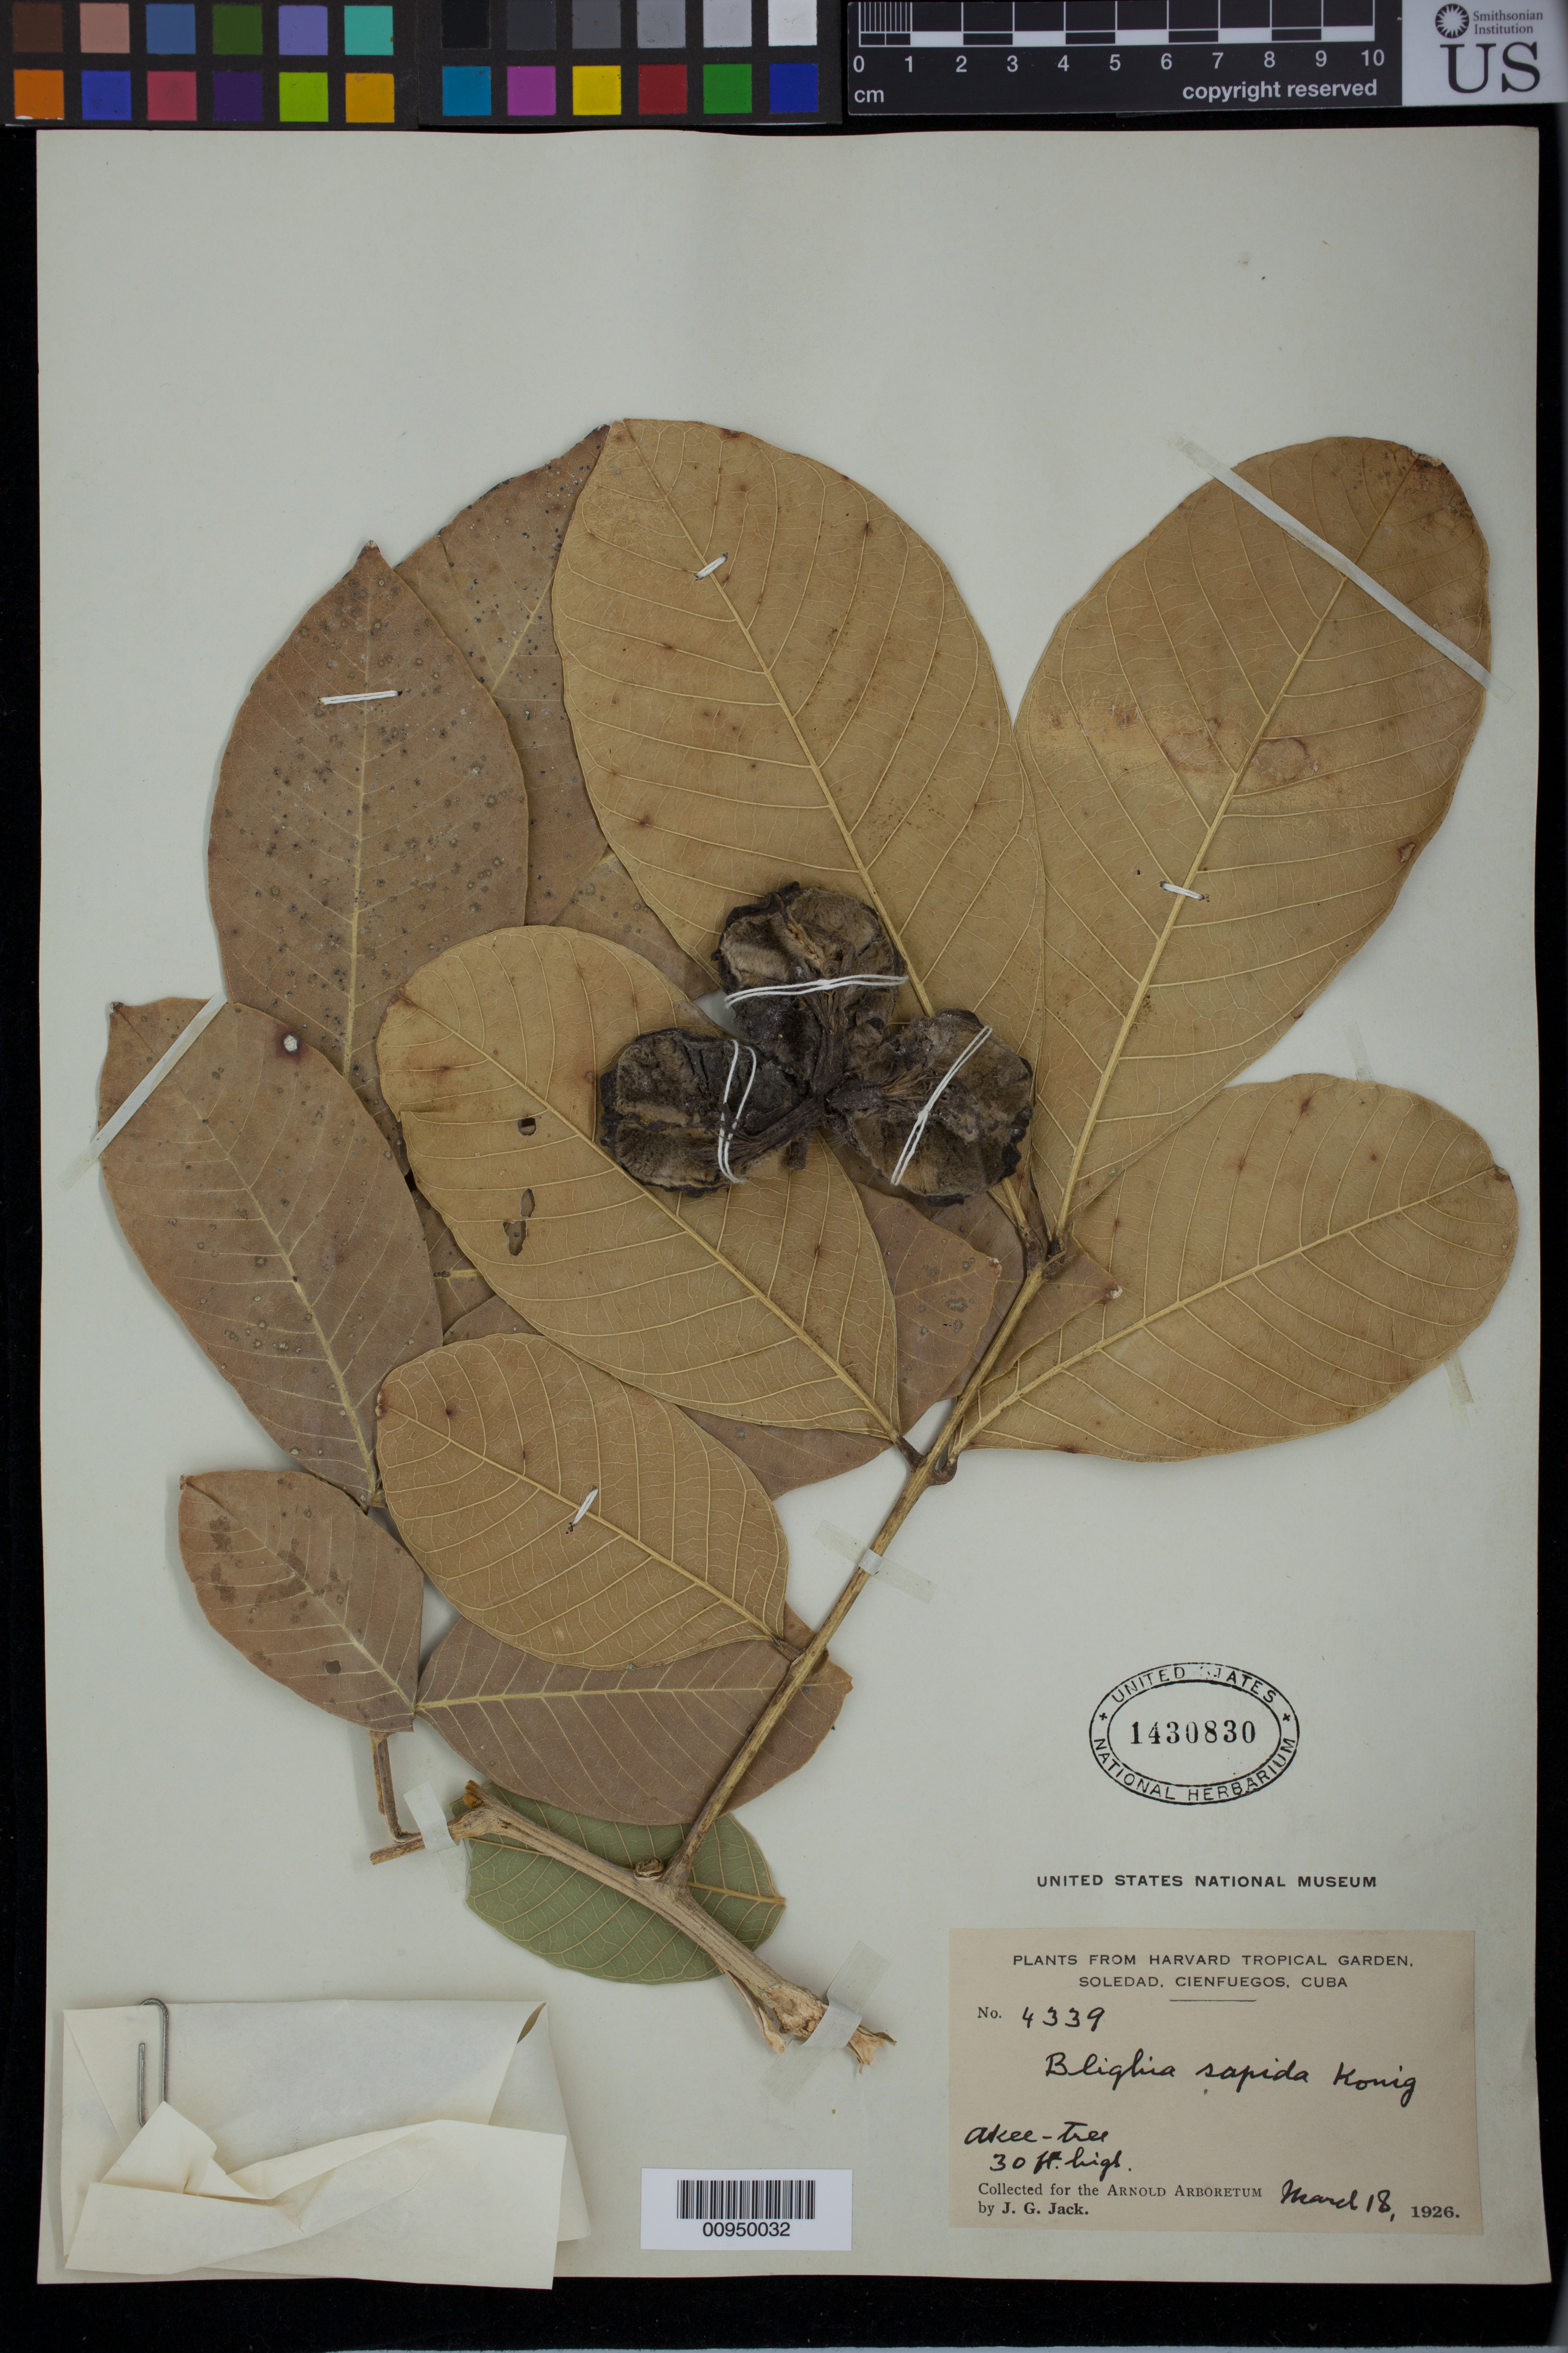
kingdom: Plantae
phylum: Tracheophyta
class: Magnoliopsida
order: Sapindales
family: Sapindaceae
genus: Blighia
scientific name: Blighia sapida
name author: K.D. Koenig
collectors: J. G. Jack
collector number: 4339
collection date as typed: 18 Mar 1926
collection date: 1926-03-18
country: Cuba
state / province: Cienfuegos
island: Cuba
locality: Soledad, Cienfuegos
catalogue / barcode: US 1430830